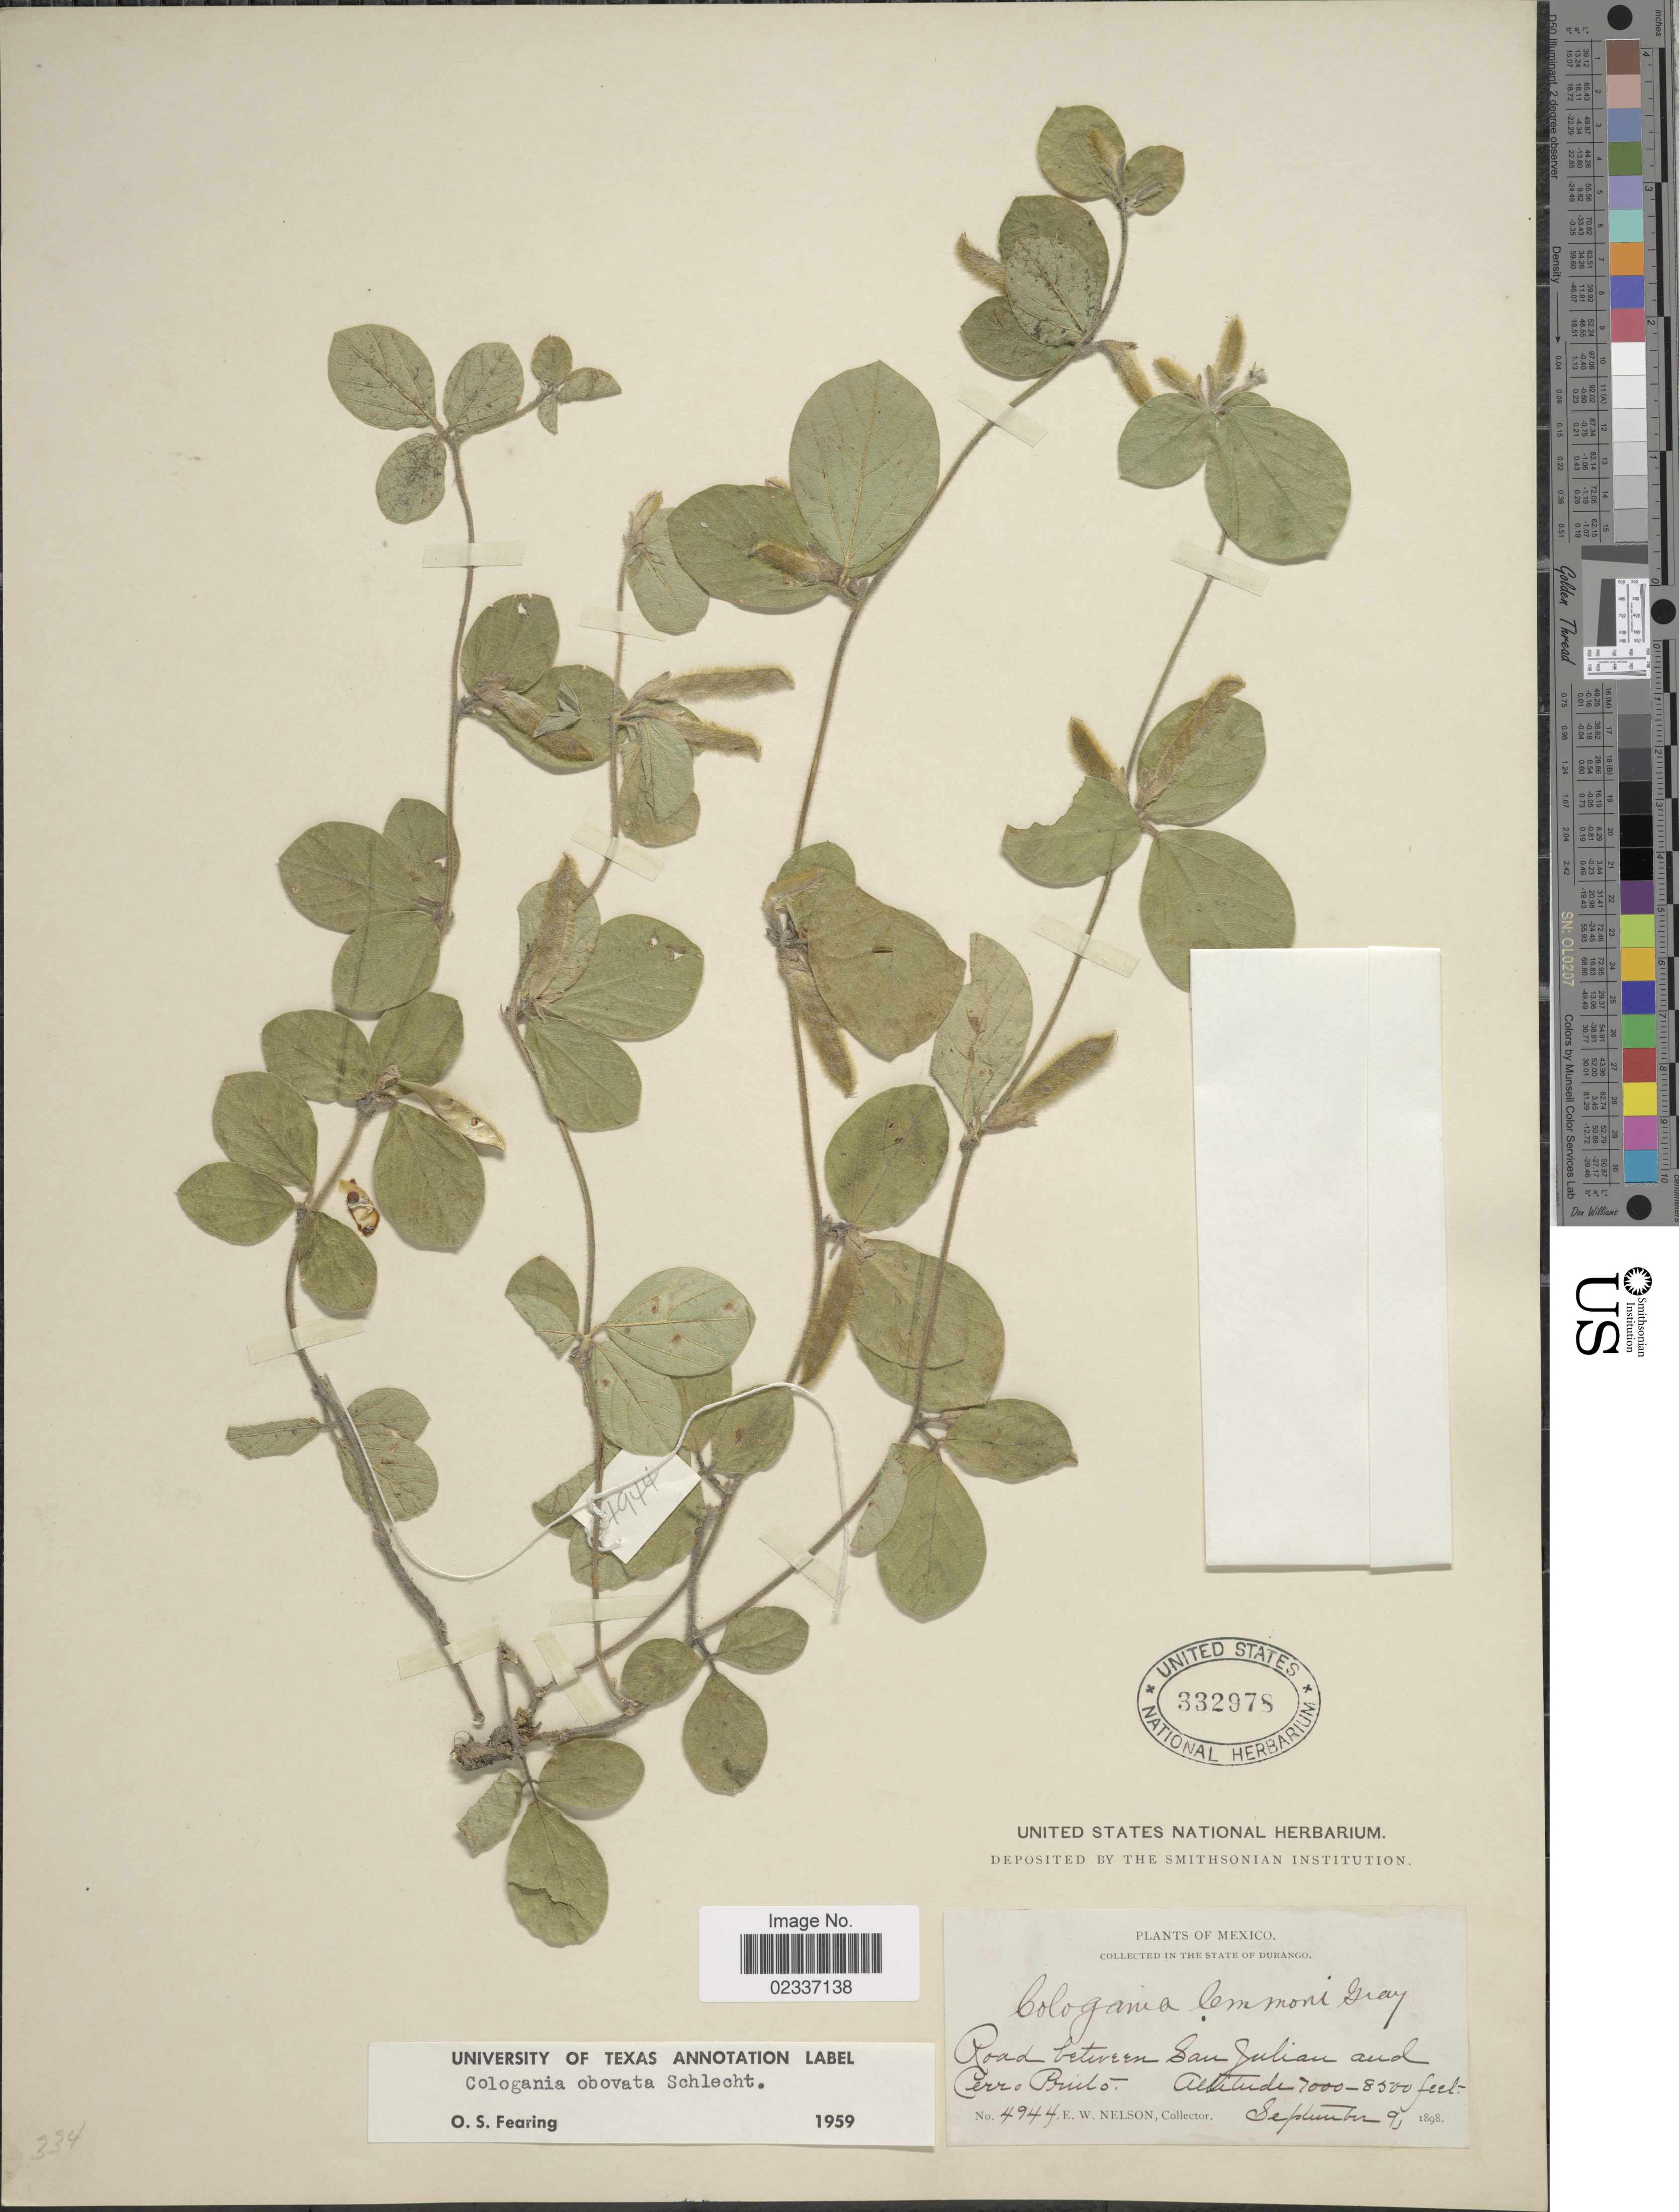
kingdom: Plantae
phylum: Tracheophyta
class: Magnoliopsida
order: Fabales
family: Fabaceae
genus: Cologania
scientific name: Cologania obovata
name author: Schltdl.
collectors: E. W. Nelson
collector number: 4944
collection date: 1898-09-09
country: Mexico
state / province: Durango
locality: Road between San Julian and Cerro Prieto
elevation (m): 2134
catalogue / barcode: US 332978